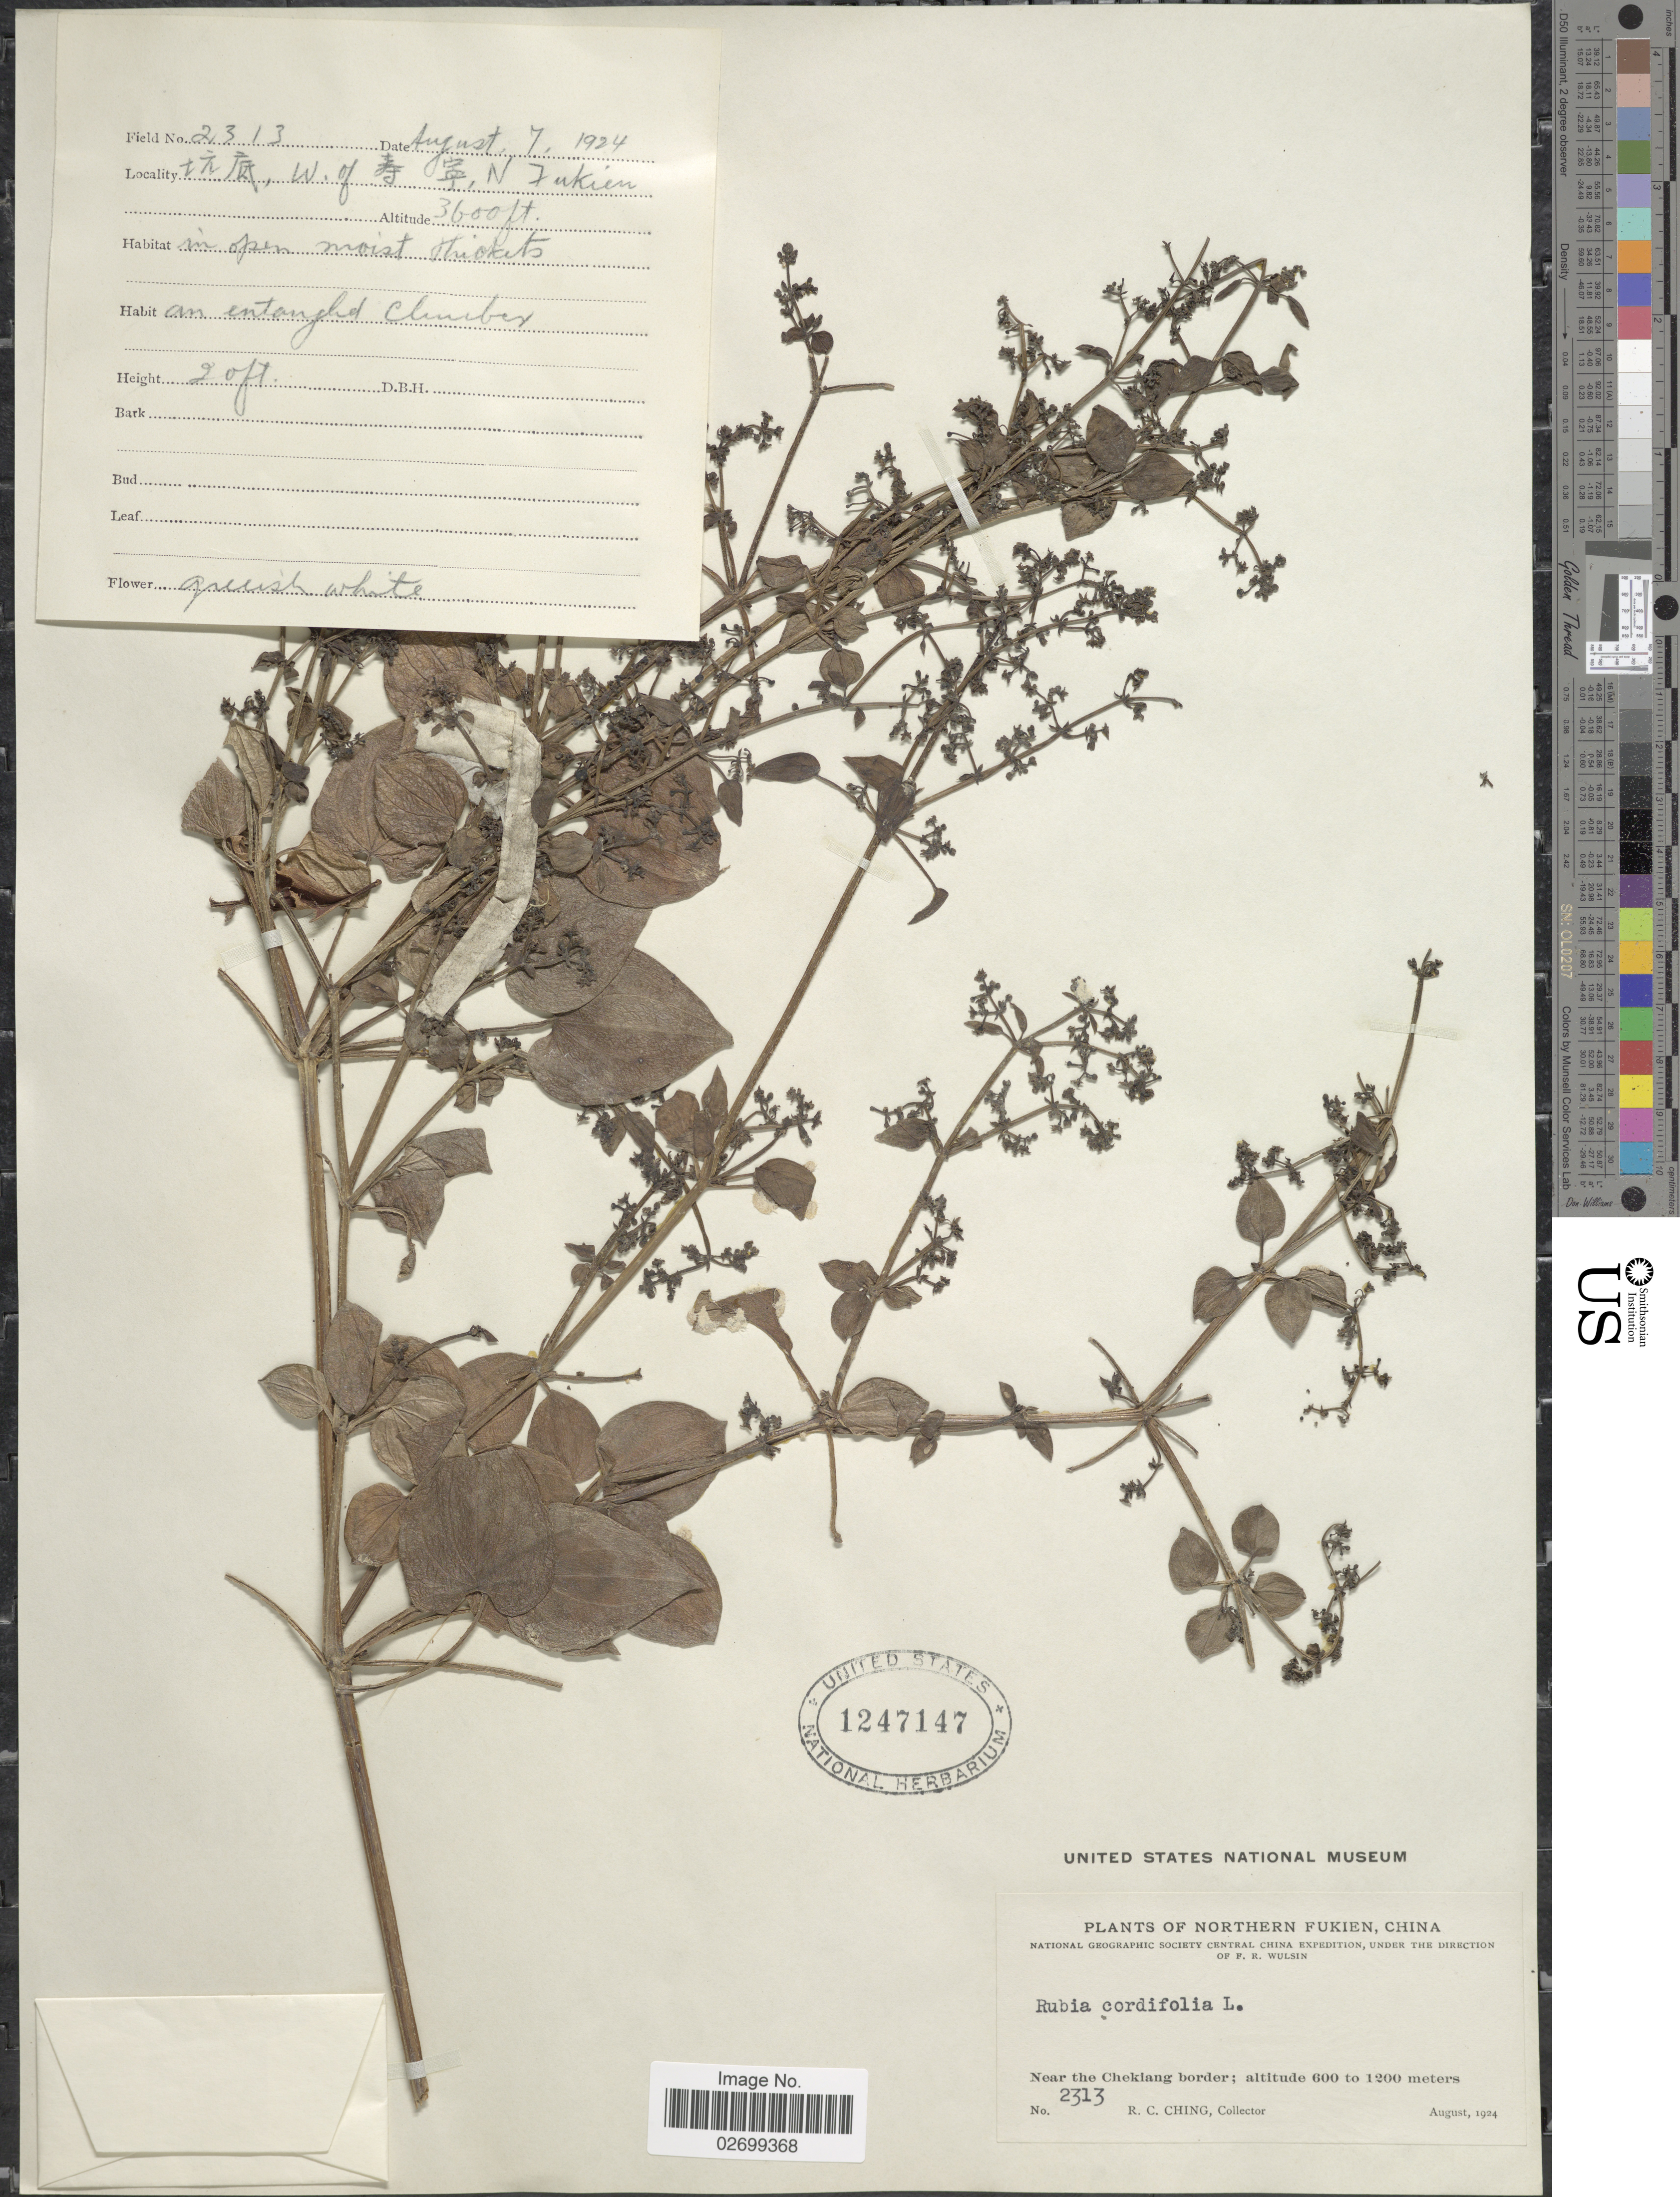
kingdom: Plantae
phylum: Tracheophyta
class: Magnoliopsida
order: Gentianales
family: Rubiaceae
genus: Rubia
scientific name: Rubia akane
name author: Nakai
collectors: R. C. Ching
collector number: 2313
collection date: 1924-08-07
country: China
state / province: Fujian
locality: Northern Fukien, near the Chekiang border, W. of N. Fukien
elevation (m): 1097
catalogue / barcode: US 1247147